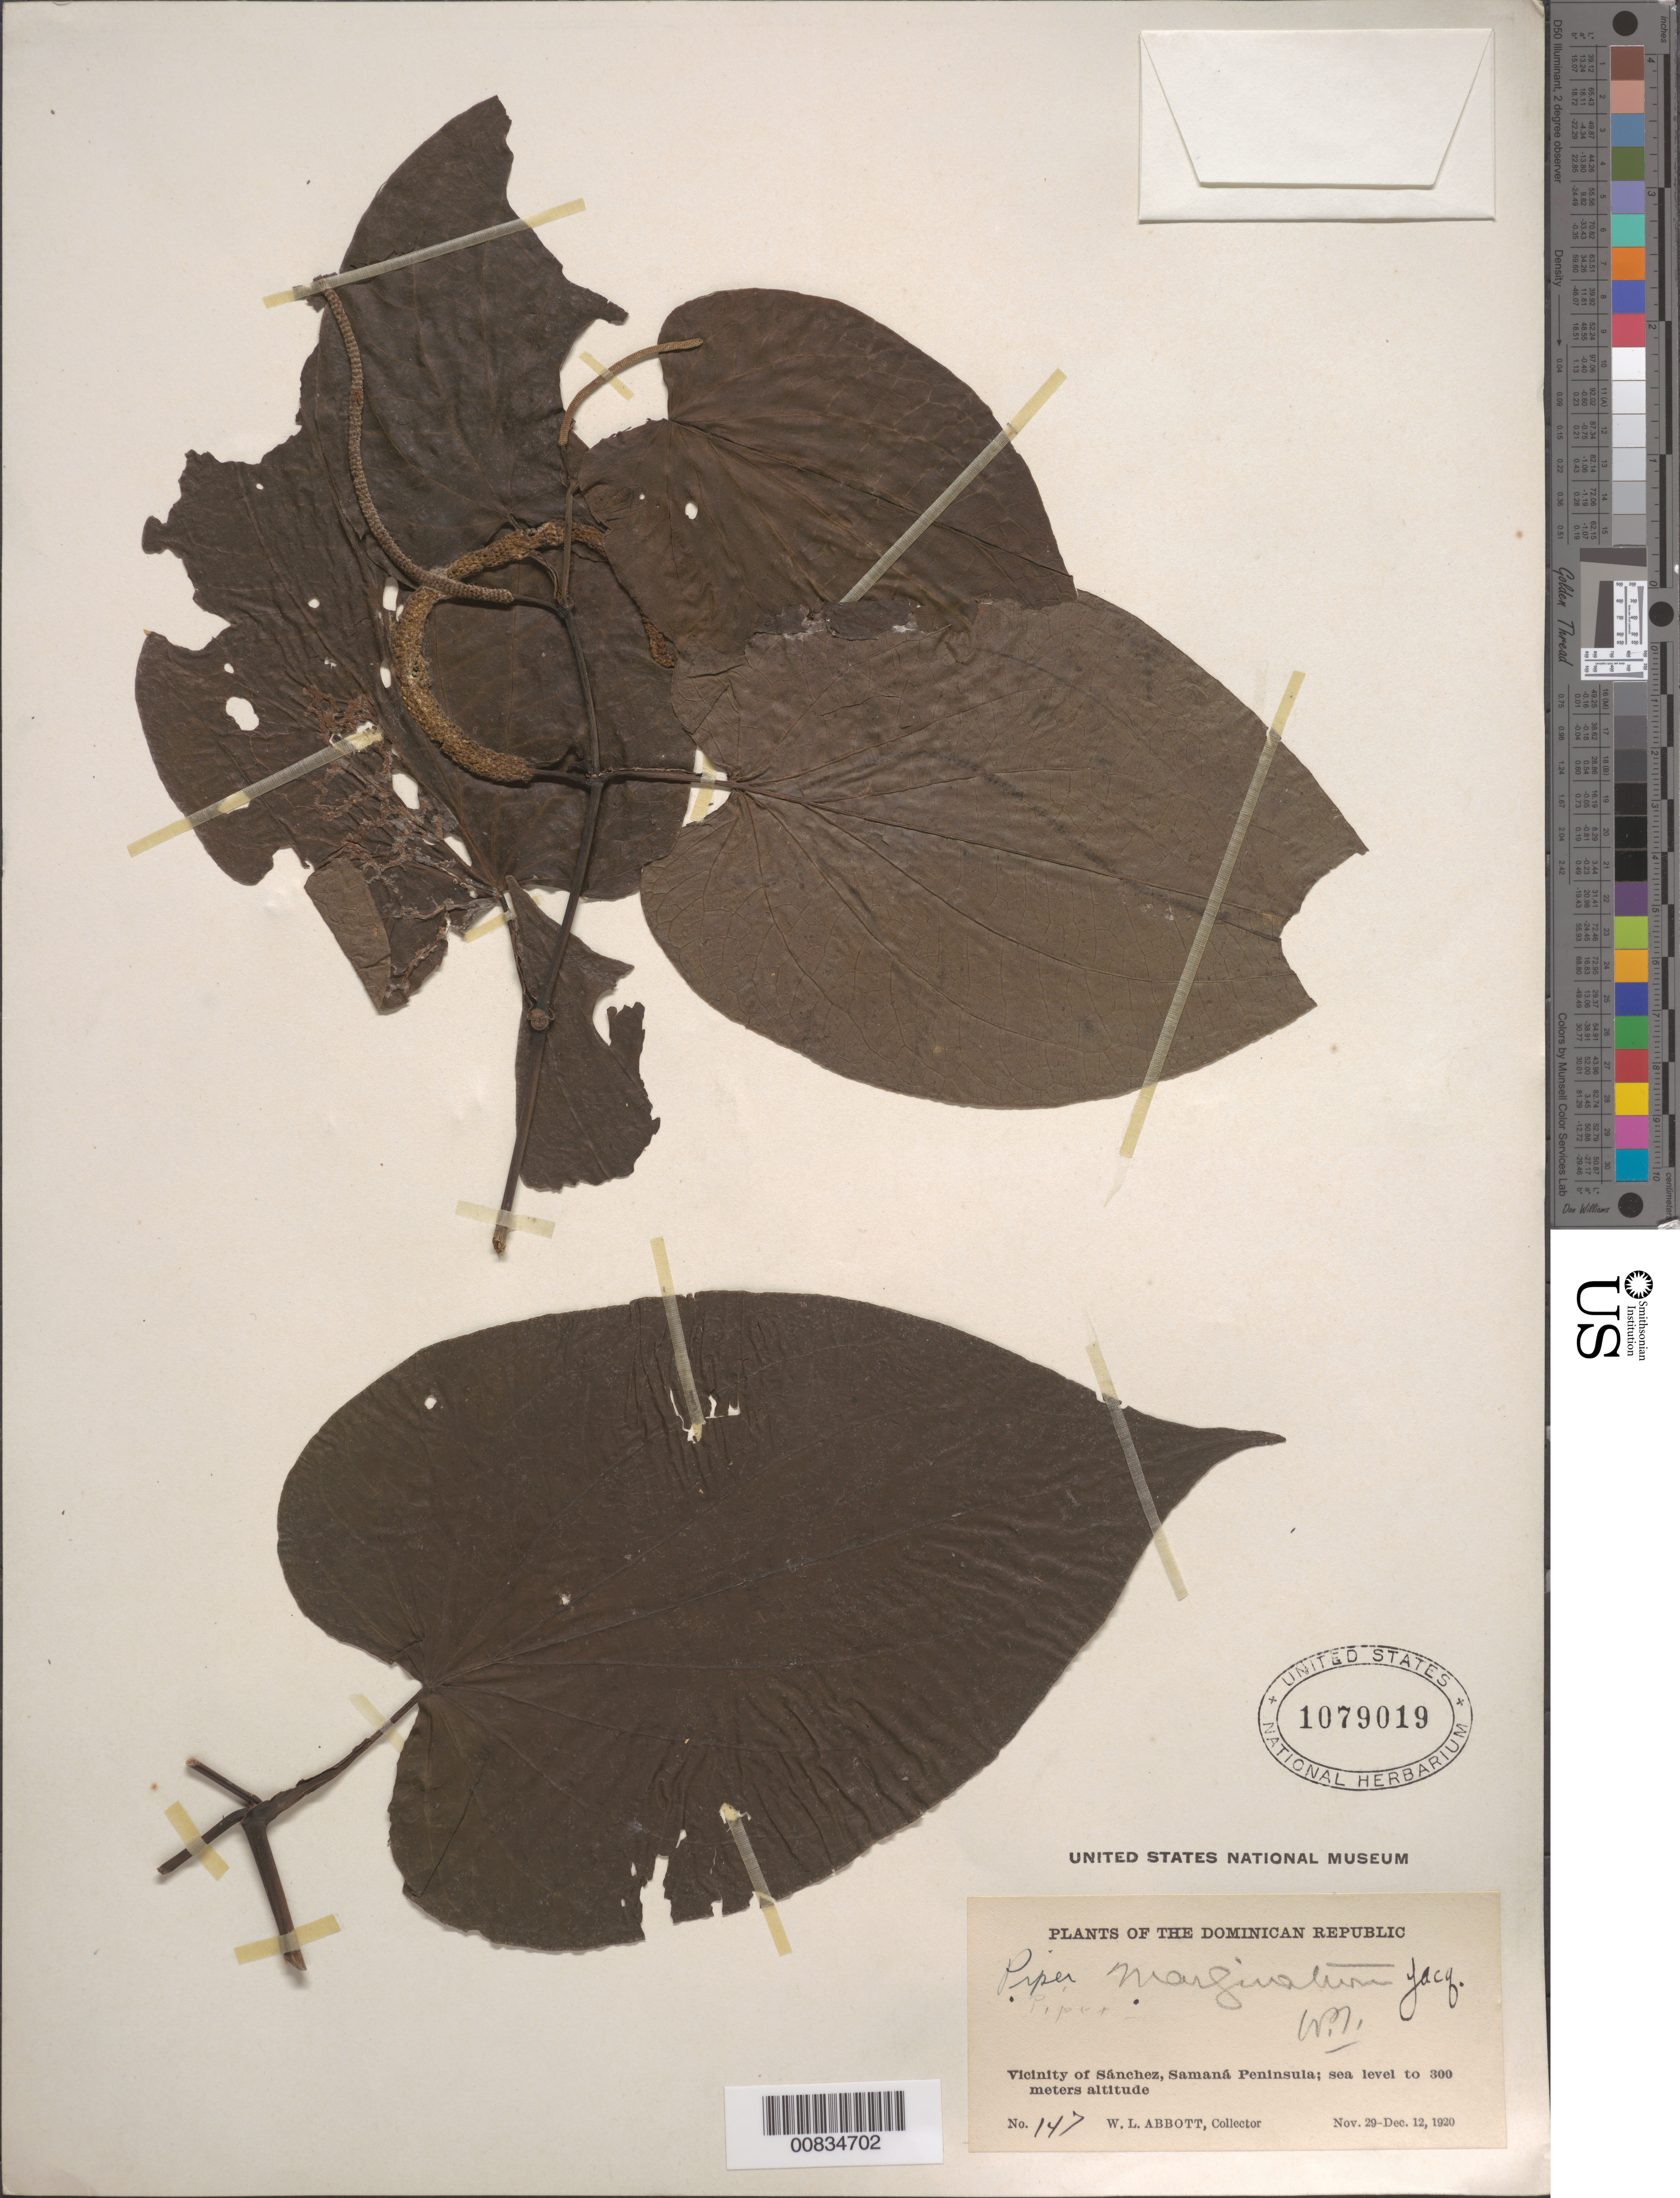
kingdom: Plantae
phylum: Tracheophyta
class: Magnoliopsida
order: Piperales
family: Piperaceae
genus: Piper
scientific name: Piper marginatum var. domatiiferum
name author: Trel.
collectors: W. L. Abbott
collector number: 147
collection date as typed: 29 Nov 1920 to 12 Dec 1920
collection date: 1920-11-29/1920-12-12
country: Dominican Republic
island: Hispaniola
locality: Vicinity of Sánchez, Samaná Península.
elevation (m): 0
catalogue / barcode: US 1079019